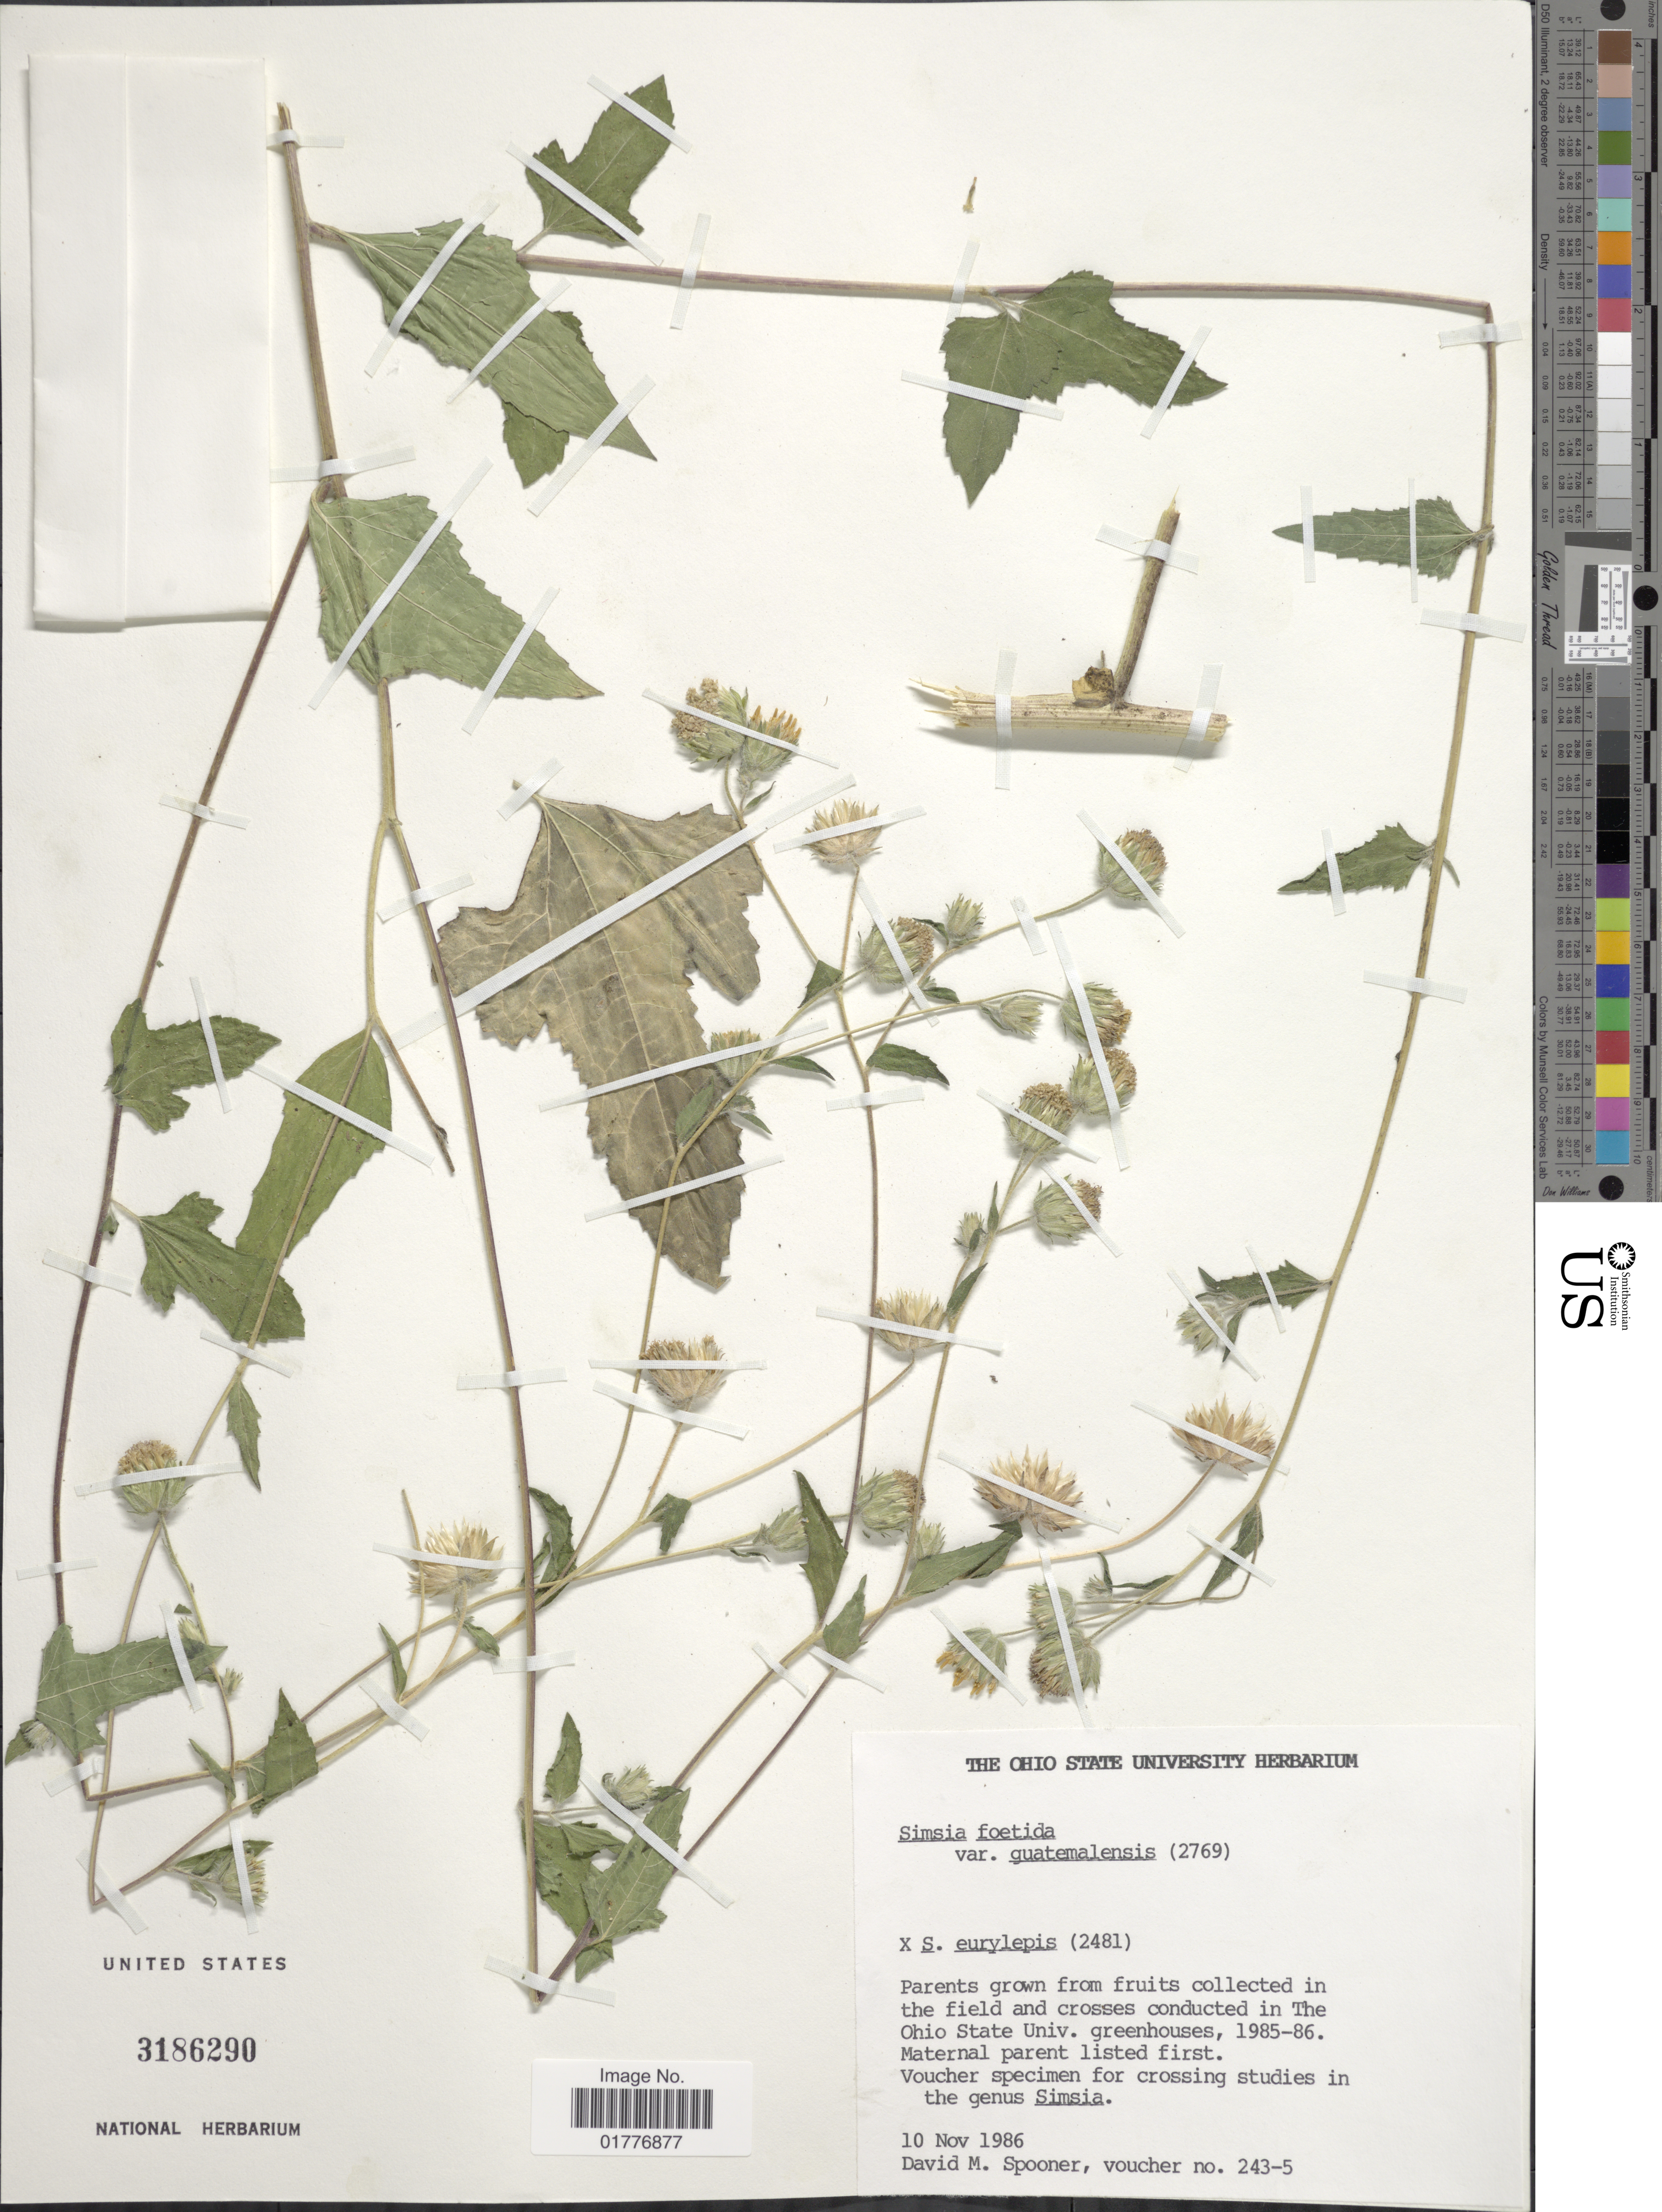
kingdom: Plantae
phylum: Tracheophyta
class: Magnoliopsida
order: Asterales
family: Asteraceae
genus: Simsia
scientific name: Simsia foetida var. foetida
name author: (Cav.) S.F. Blake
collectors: D. Spooner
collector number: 243-5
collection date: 1986-11-10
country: United States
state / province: Ohio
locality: In the field and crosses conducted in the Ohio State Univ. greenhouses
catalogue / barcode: US 3186290